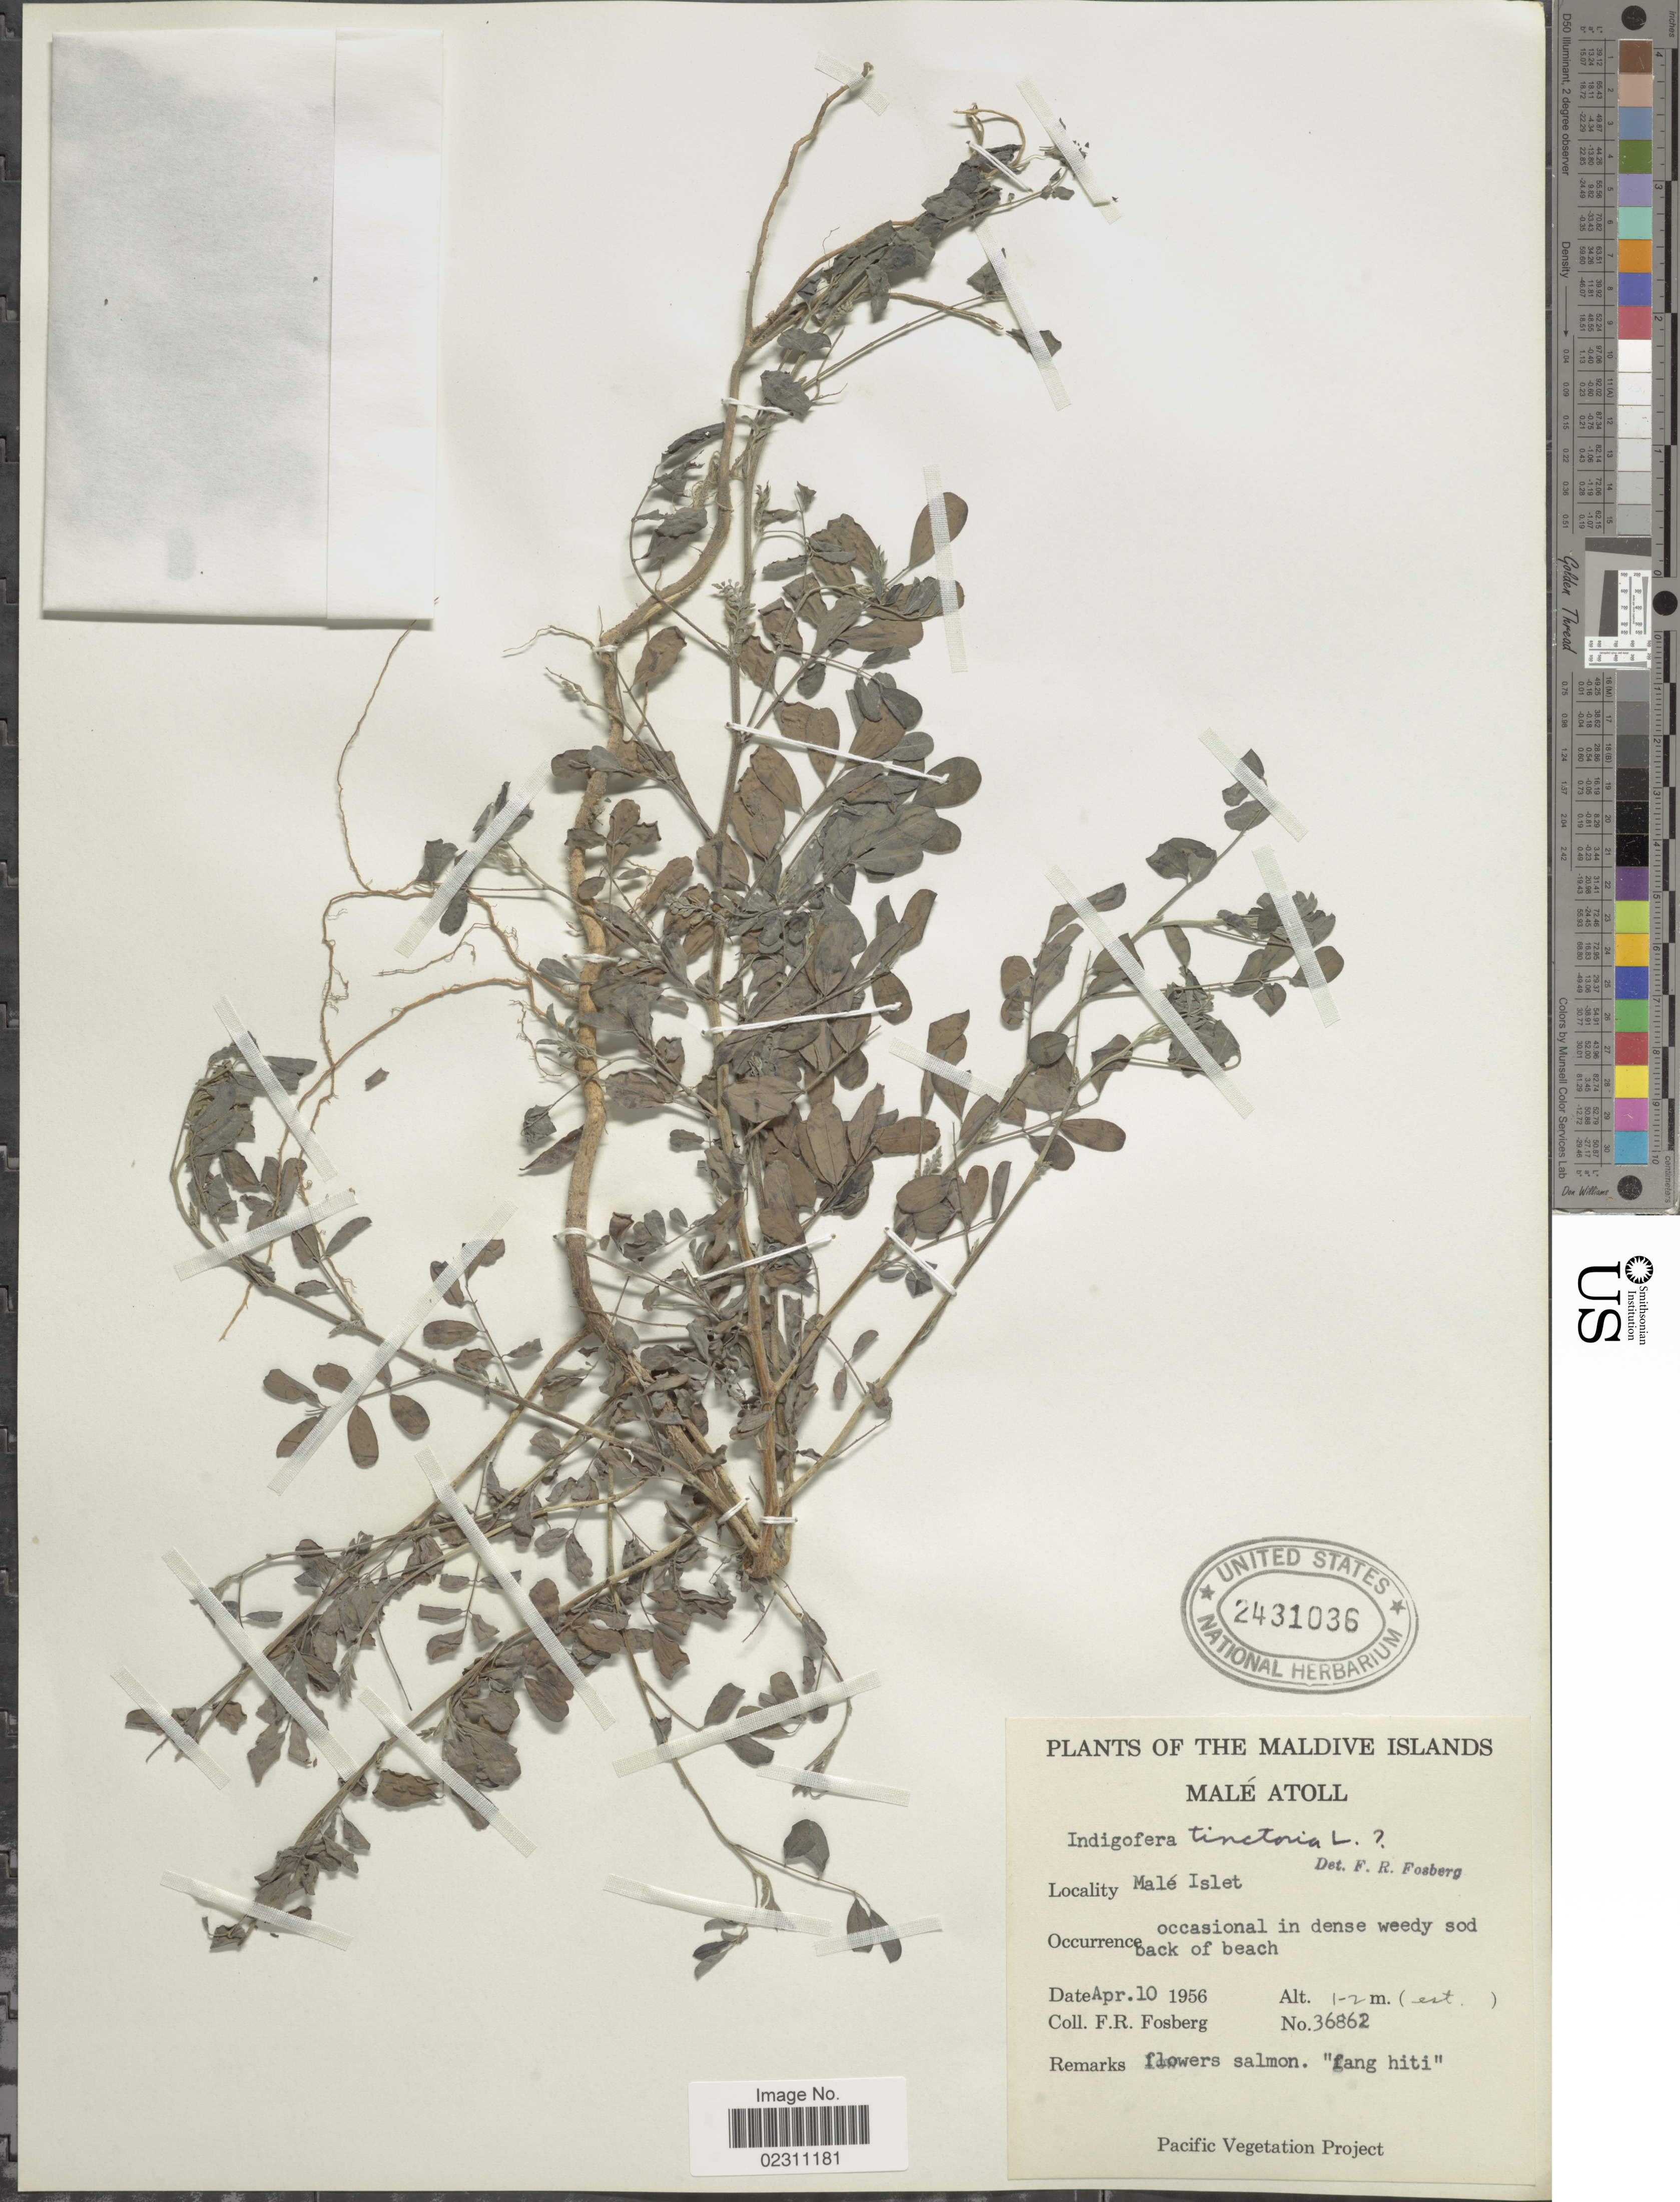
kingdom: Plantae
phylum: Tracheophyta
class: Magnoliopsida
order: Fabales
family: Fabaceae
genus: Indigofera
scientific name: Indigofera tinctoria sensu Naves non L.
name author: Naves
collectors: F. R. Fosberg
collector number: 36862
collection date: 1956-04-10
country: Maldive Islands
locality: Malé Atoll. Malé Islet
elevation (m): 1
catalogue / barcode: US 2431036